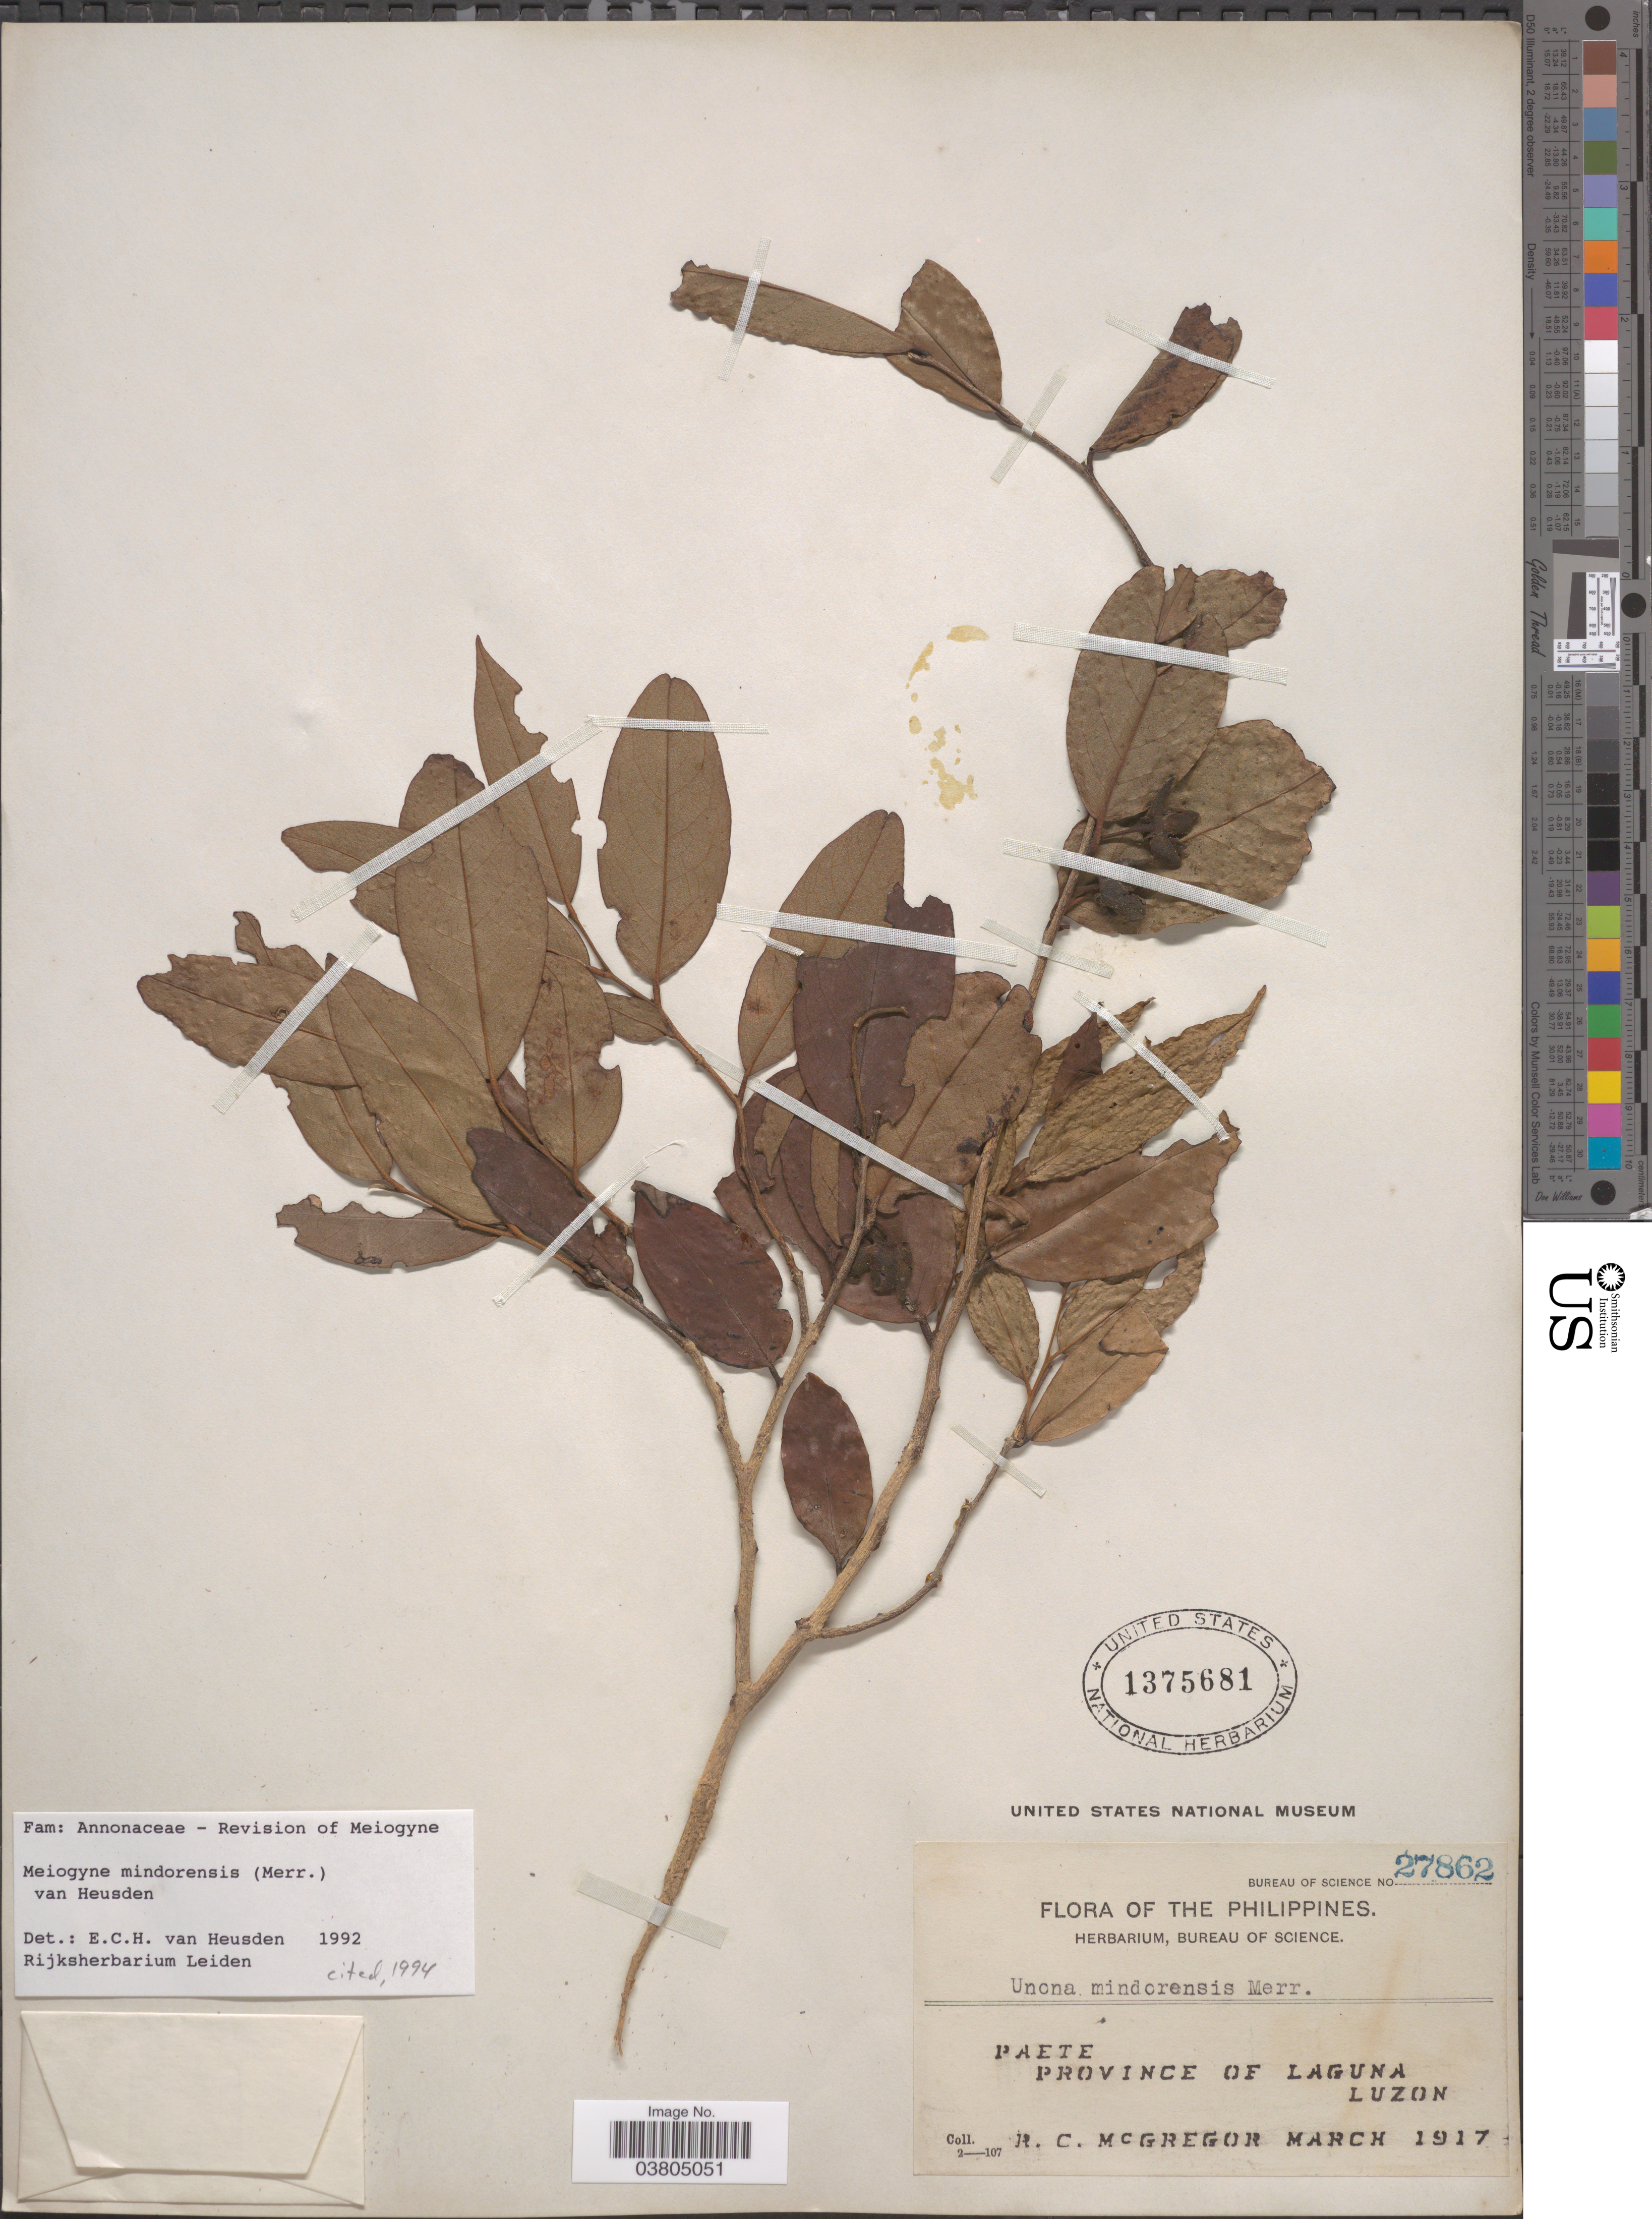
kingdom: Plantae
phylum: Tracheophyta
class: Magnoliopsida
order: Magnoliales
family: Annonaceae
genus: Meiogyne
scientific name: Meiogyne mindorensis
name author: (Merr.) Heusden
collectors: R. C. McGregor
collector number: Bureau of Science 27862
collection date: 1917-03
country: Philippines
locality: Paete. Province of Laguna. Luzon.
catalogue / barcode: US 1375681